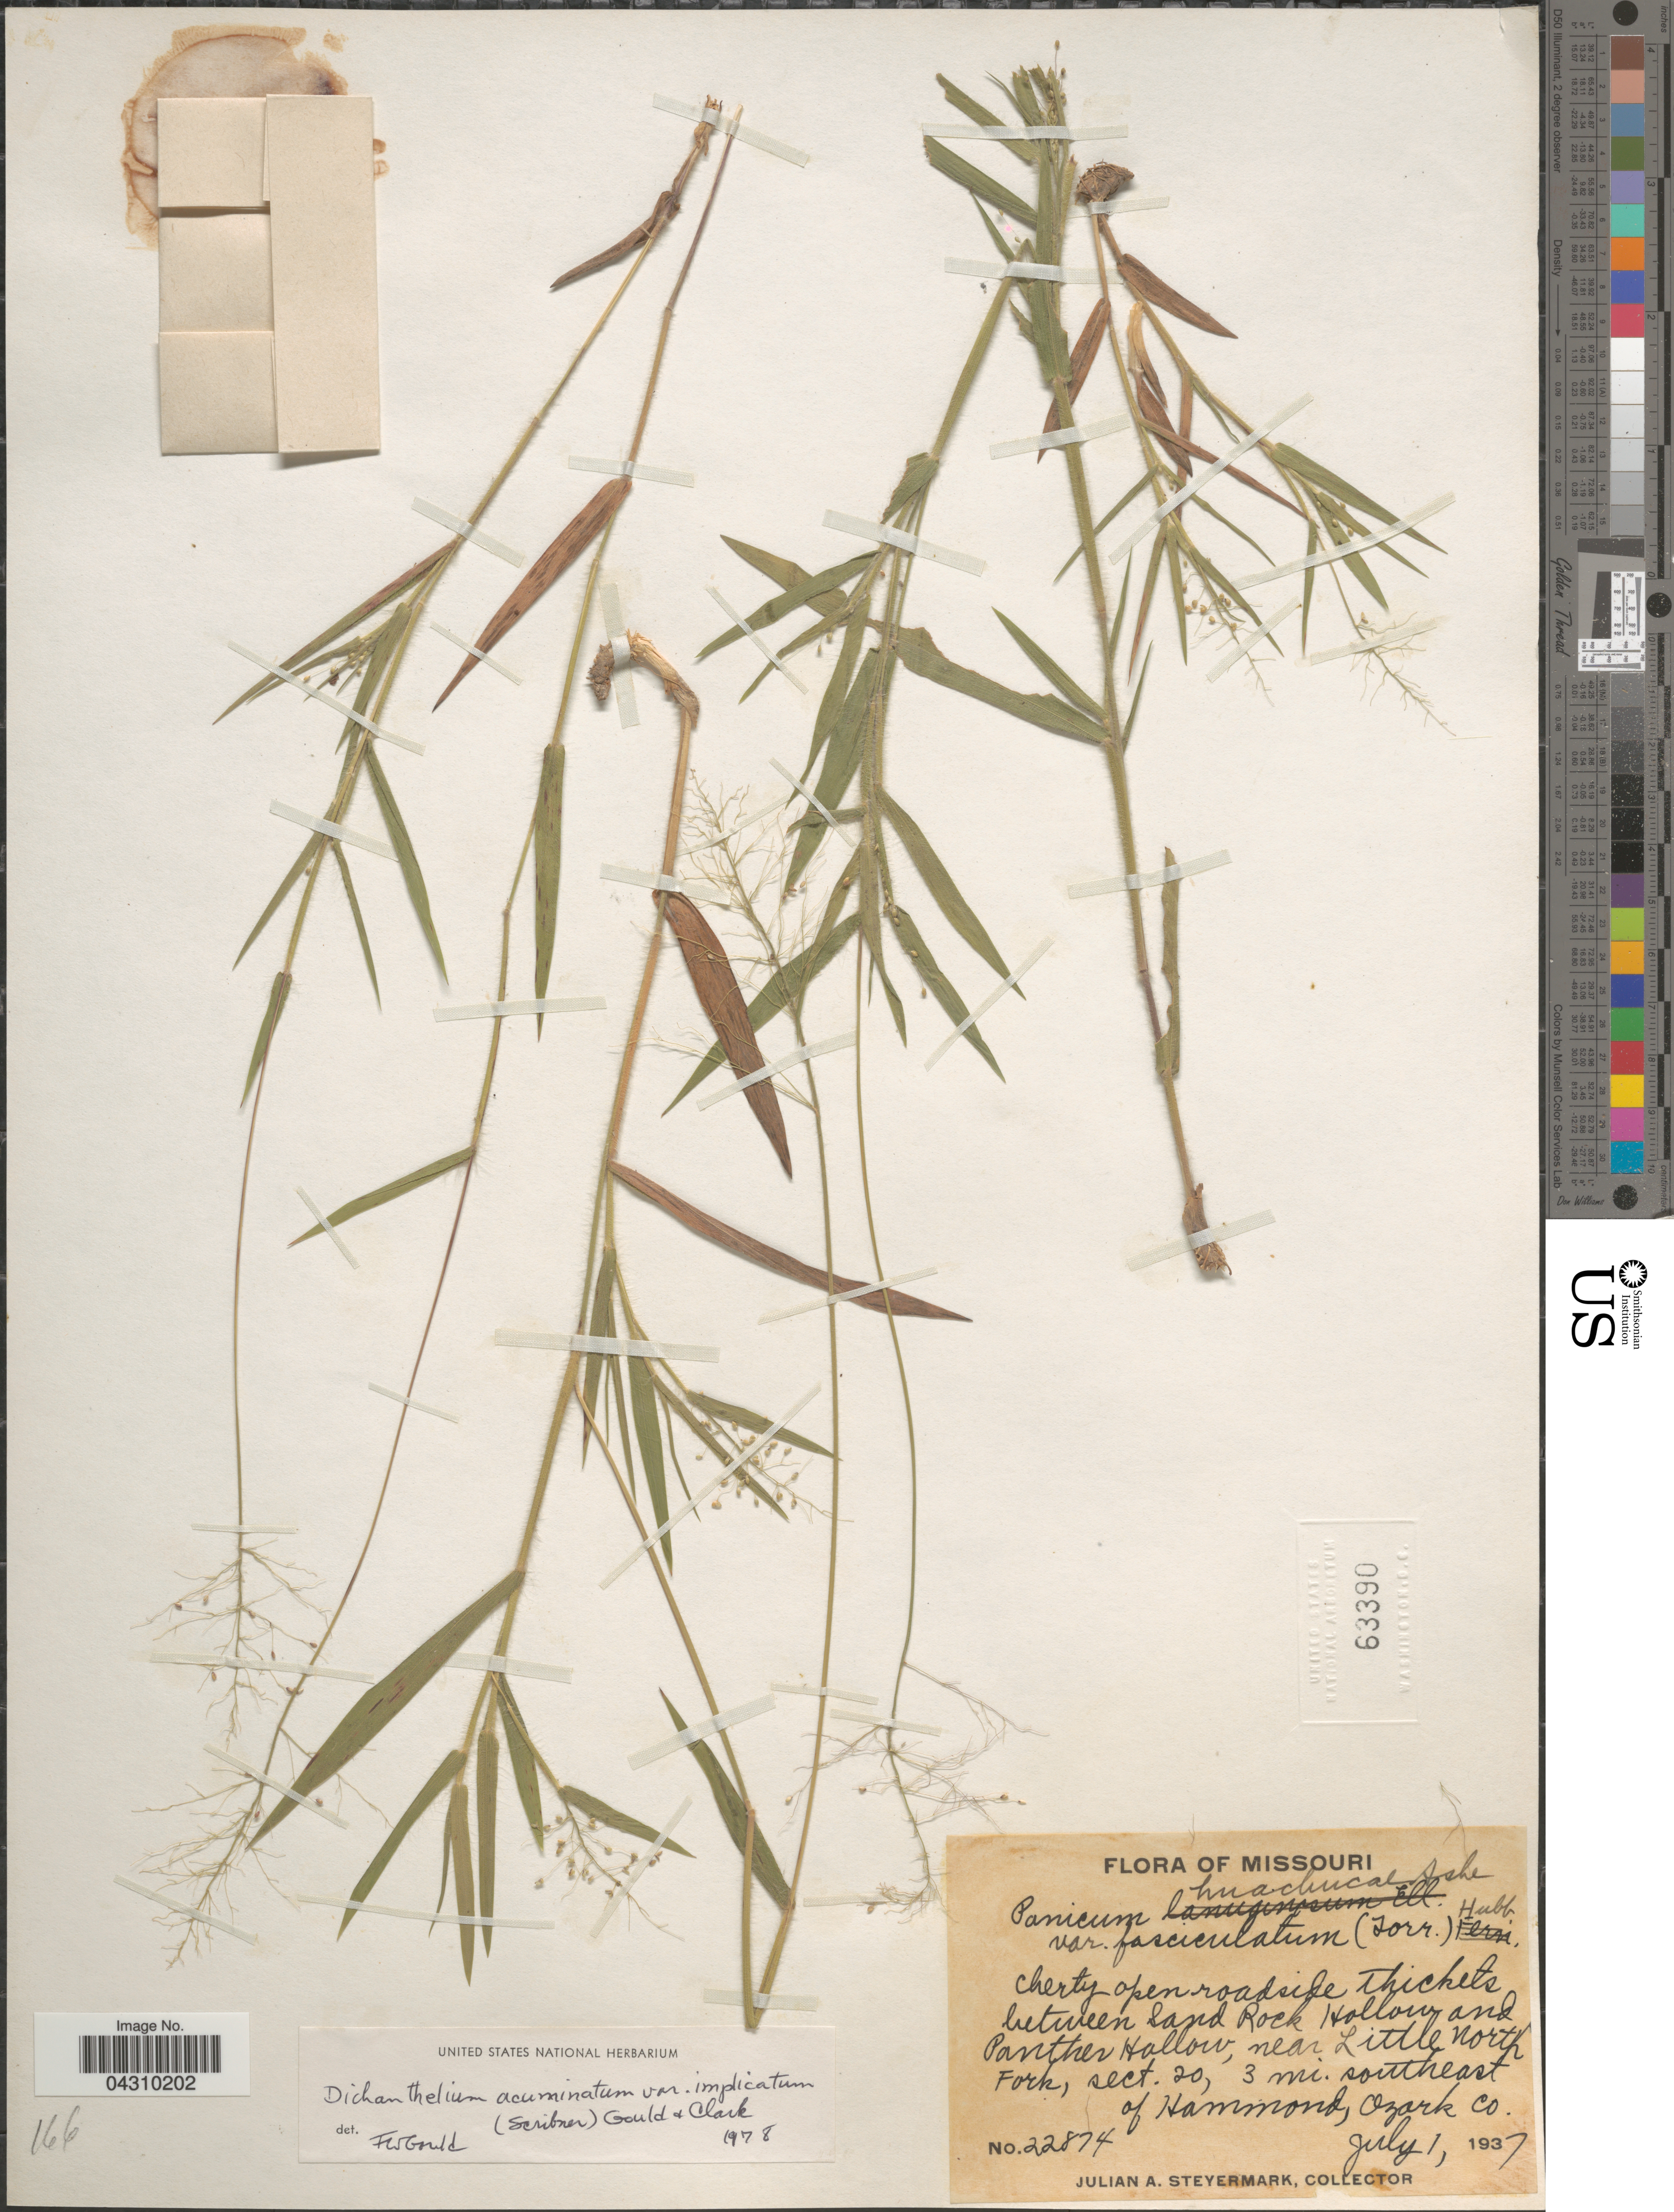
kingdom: Plantae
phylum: Tracheophyta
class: Liliopsida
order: Poales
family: Poaceae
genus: Dichanthelium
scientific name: Dichanthelium acuminatum var. acuminatum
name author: (Sw.) Gould & C.A. Clark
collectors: J. Steyermark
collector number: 22874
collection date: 1937-07-01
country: United States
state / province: Missouri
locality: Open roadside thickets between Sand Rock Hollow and Panther Hallow, near Little North Fork, sect. 20, 3 mi. southeast of Hammond, Ozark Co.